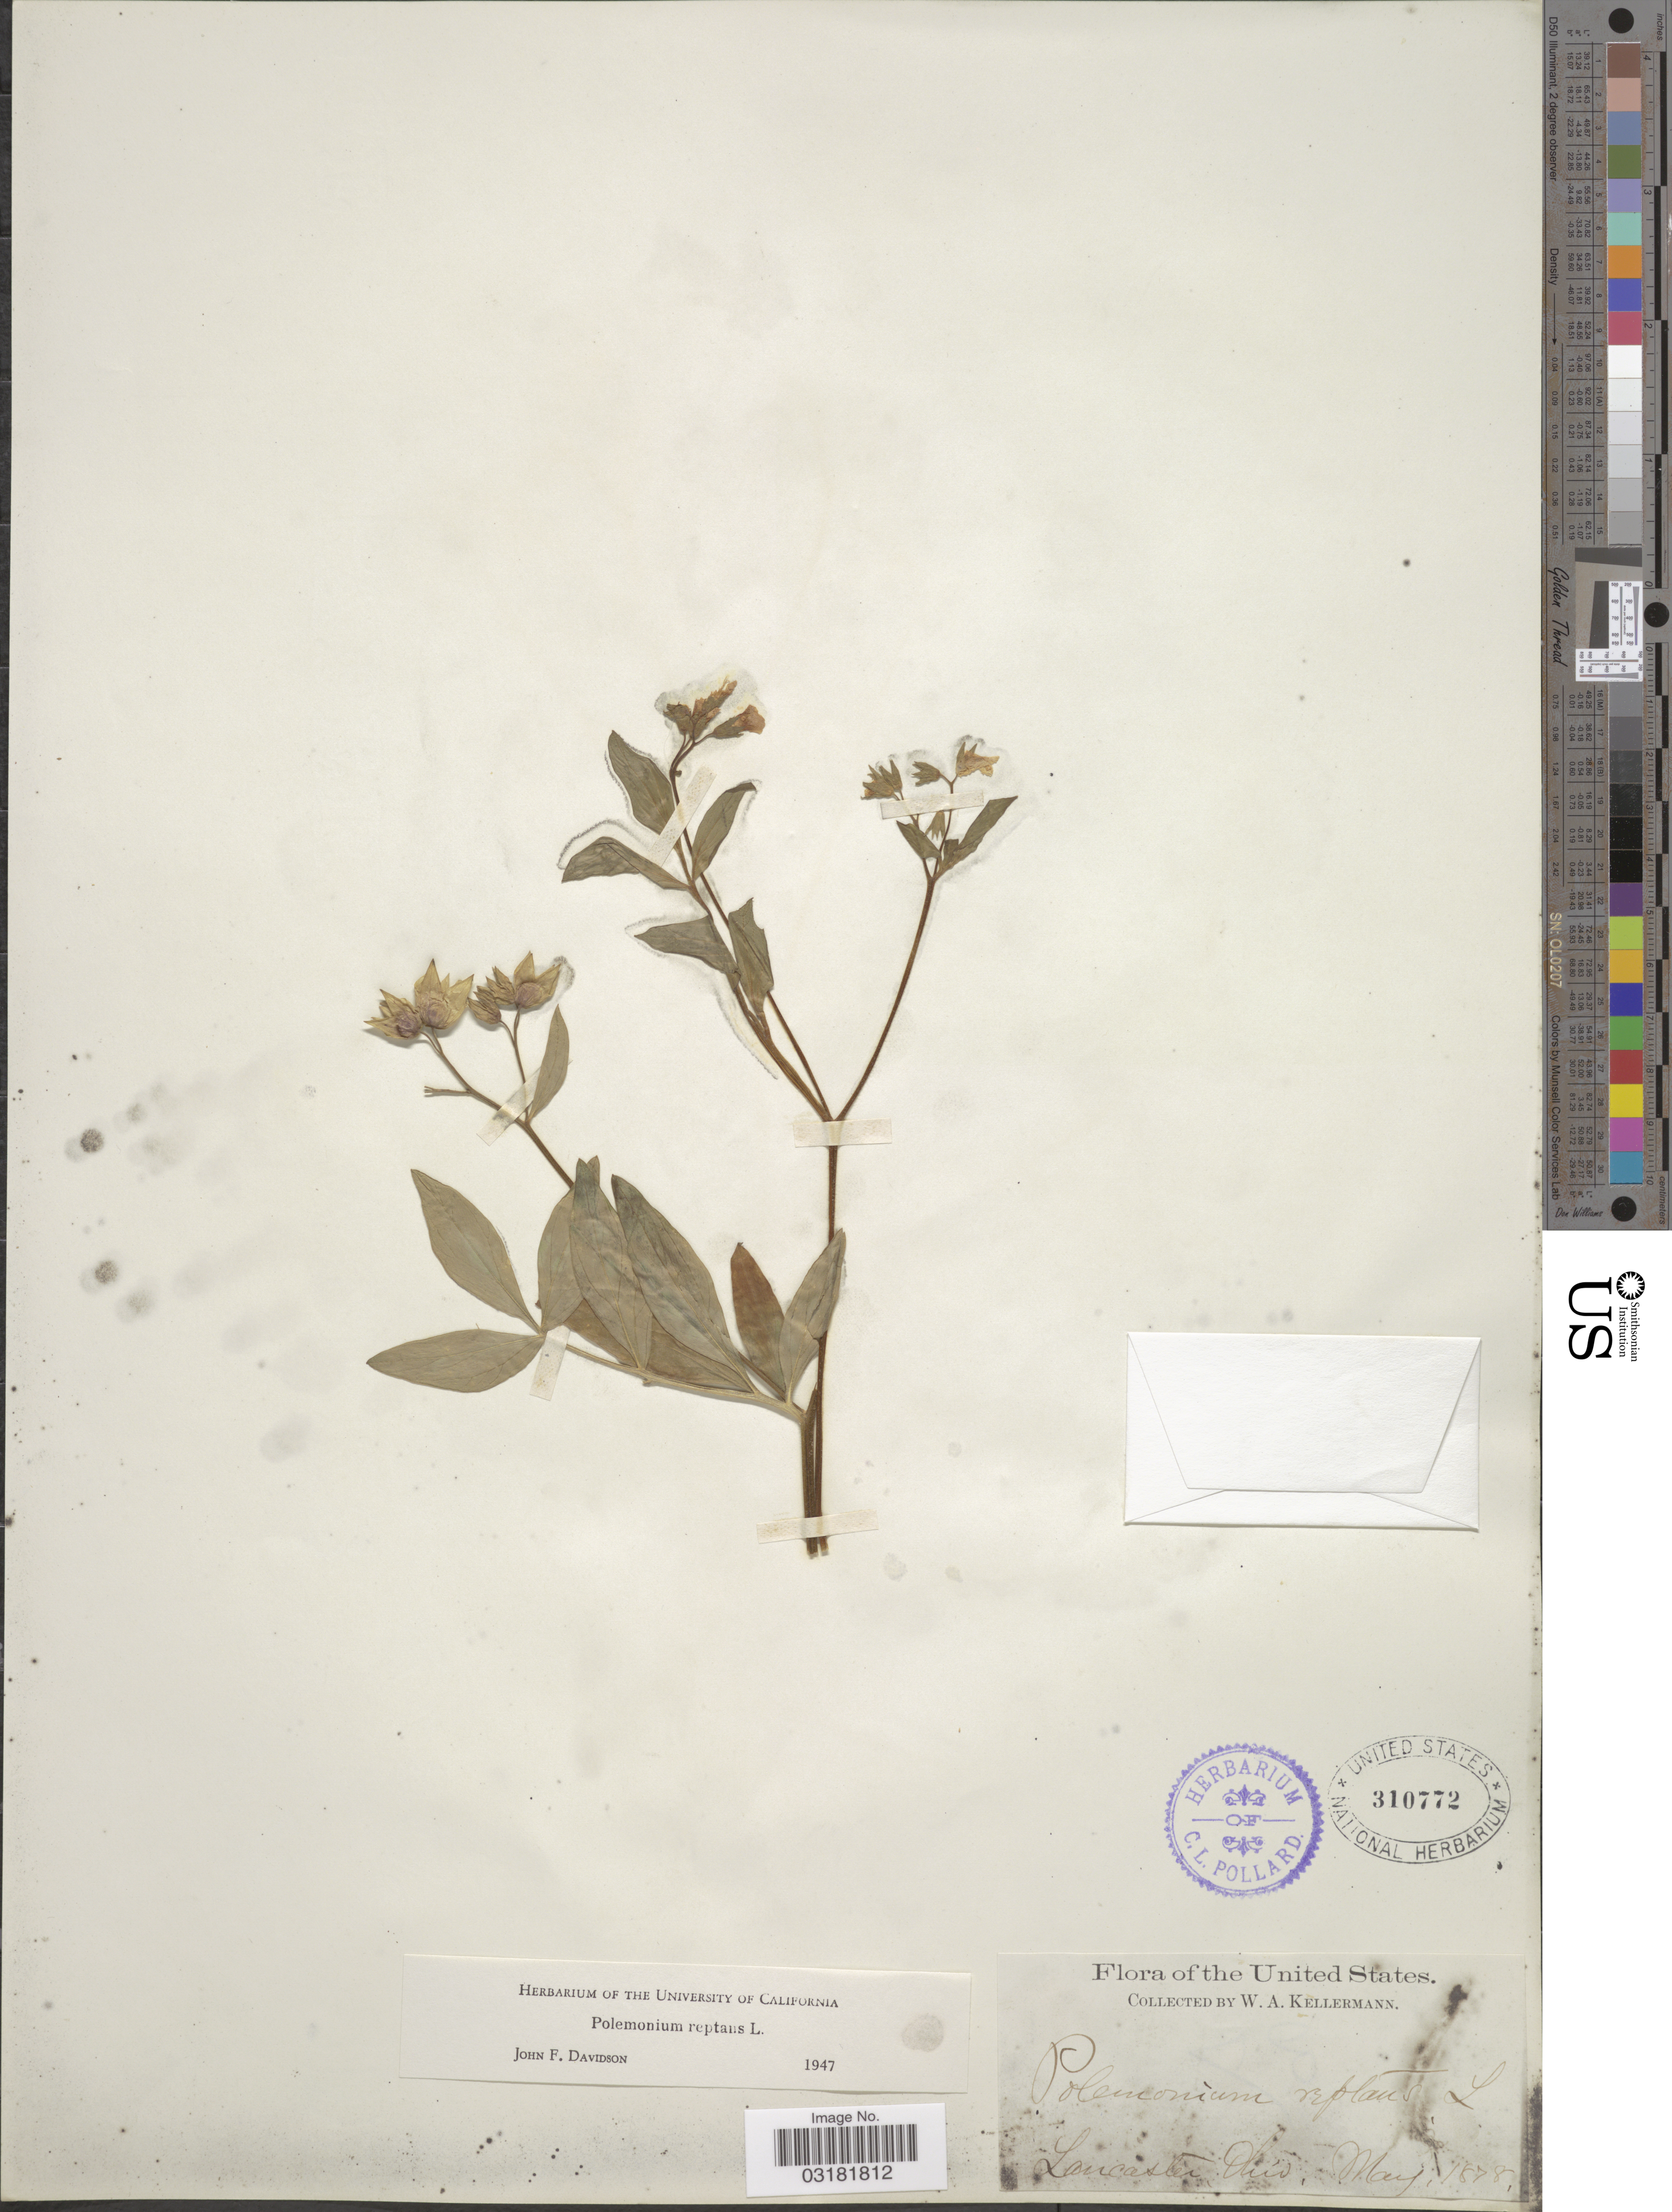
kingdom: Plantae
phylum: Tracheophyta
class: Magnoliopsida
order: Ericales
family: Polemoniaceae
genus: Polemonium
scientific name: Polemonium reptans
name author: L.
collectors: W. Kellerman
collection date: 1878-05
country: United States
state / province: Ohio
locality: Lancaster.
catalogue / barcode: US 310772